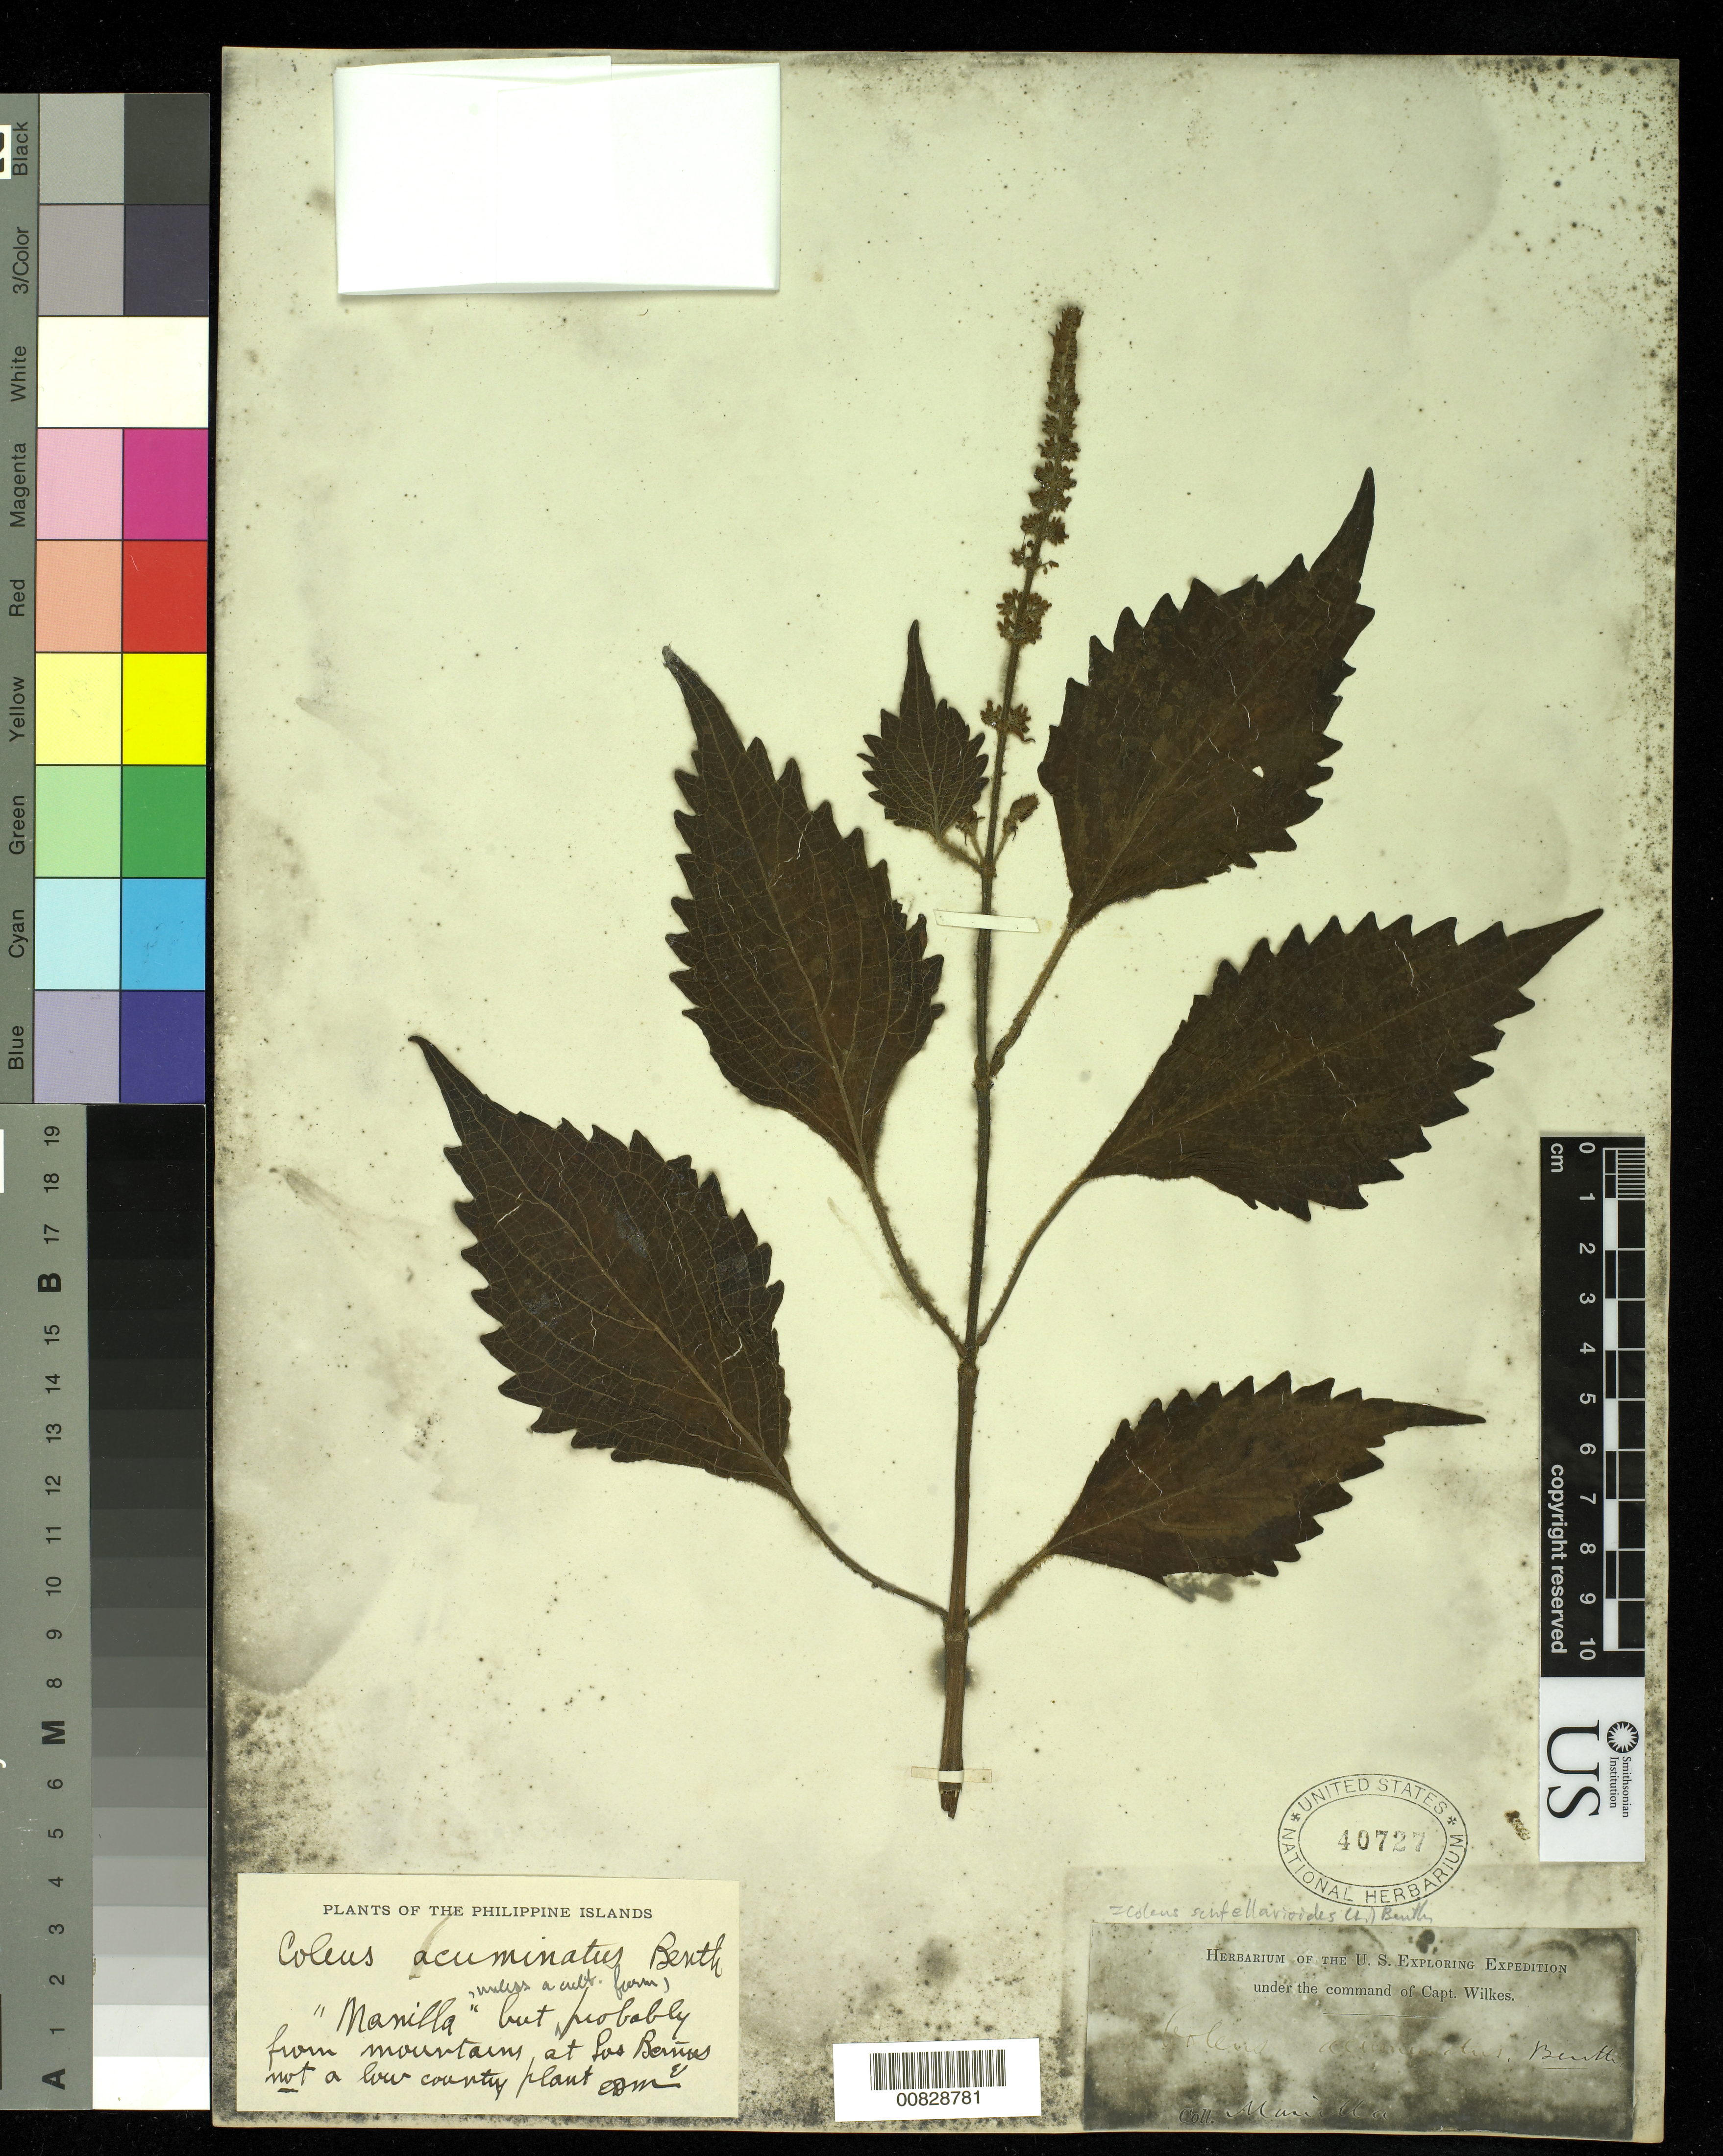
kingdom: Plantae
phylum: Tracheophyta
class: Magnoliopsida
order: Lamiales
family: Lamiaceae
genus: Plectranthus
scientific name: Plectranthus scutellarioides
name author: (L.) R. Br.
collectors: Wilkes Explor. Exped.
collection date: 1838/1842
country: Philippines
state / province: National Capital Region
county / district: Manila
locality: Manilla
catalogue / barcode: US 40727